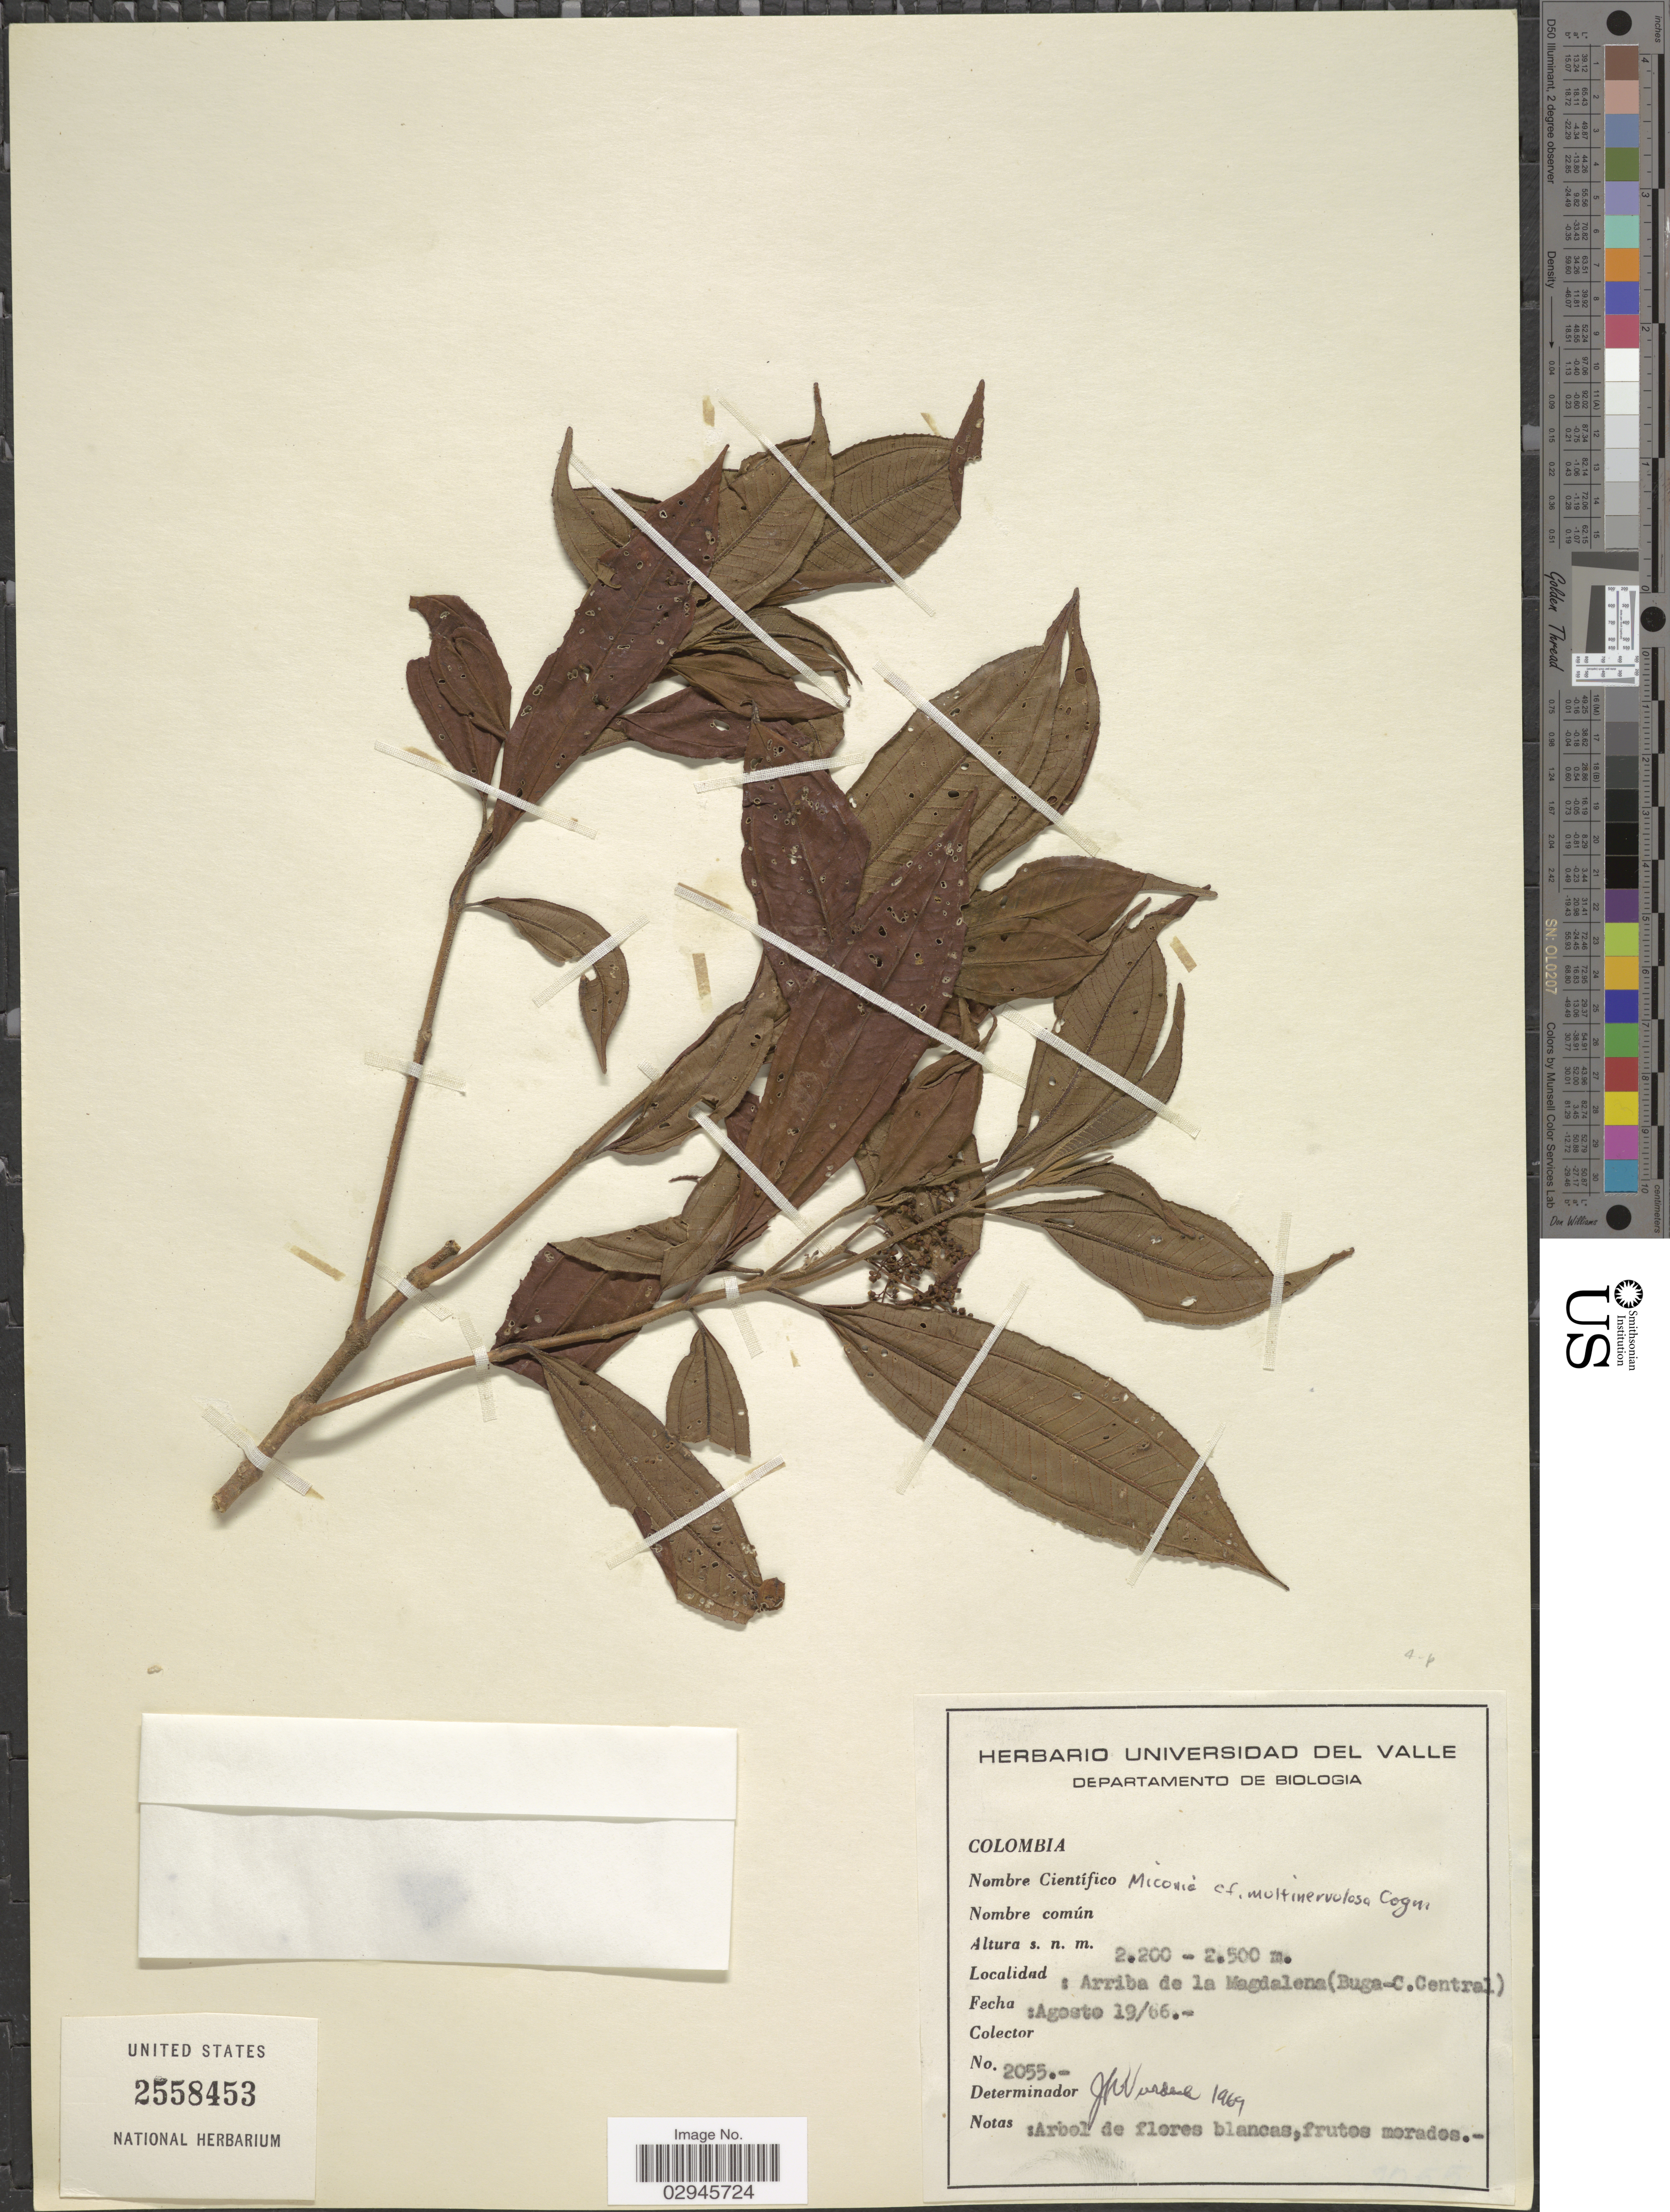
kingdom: Plantae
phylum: Tracheophyta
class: Magnoliopsida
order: Myrtales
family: Melastomataceae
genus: Miconia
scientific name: Miconia sp.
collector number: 2055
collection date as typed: Transcribed d/m/y: 19/8/66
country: Colombia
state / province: Magdalena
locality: Arriba de la Magdalena (Buga-C. Central).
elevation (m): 2200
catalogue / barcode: US 2558453